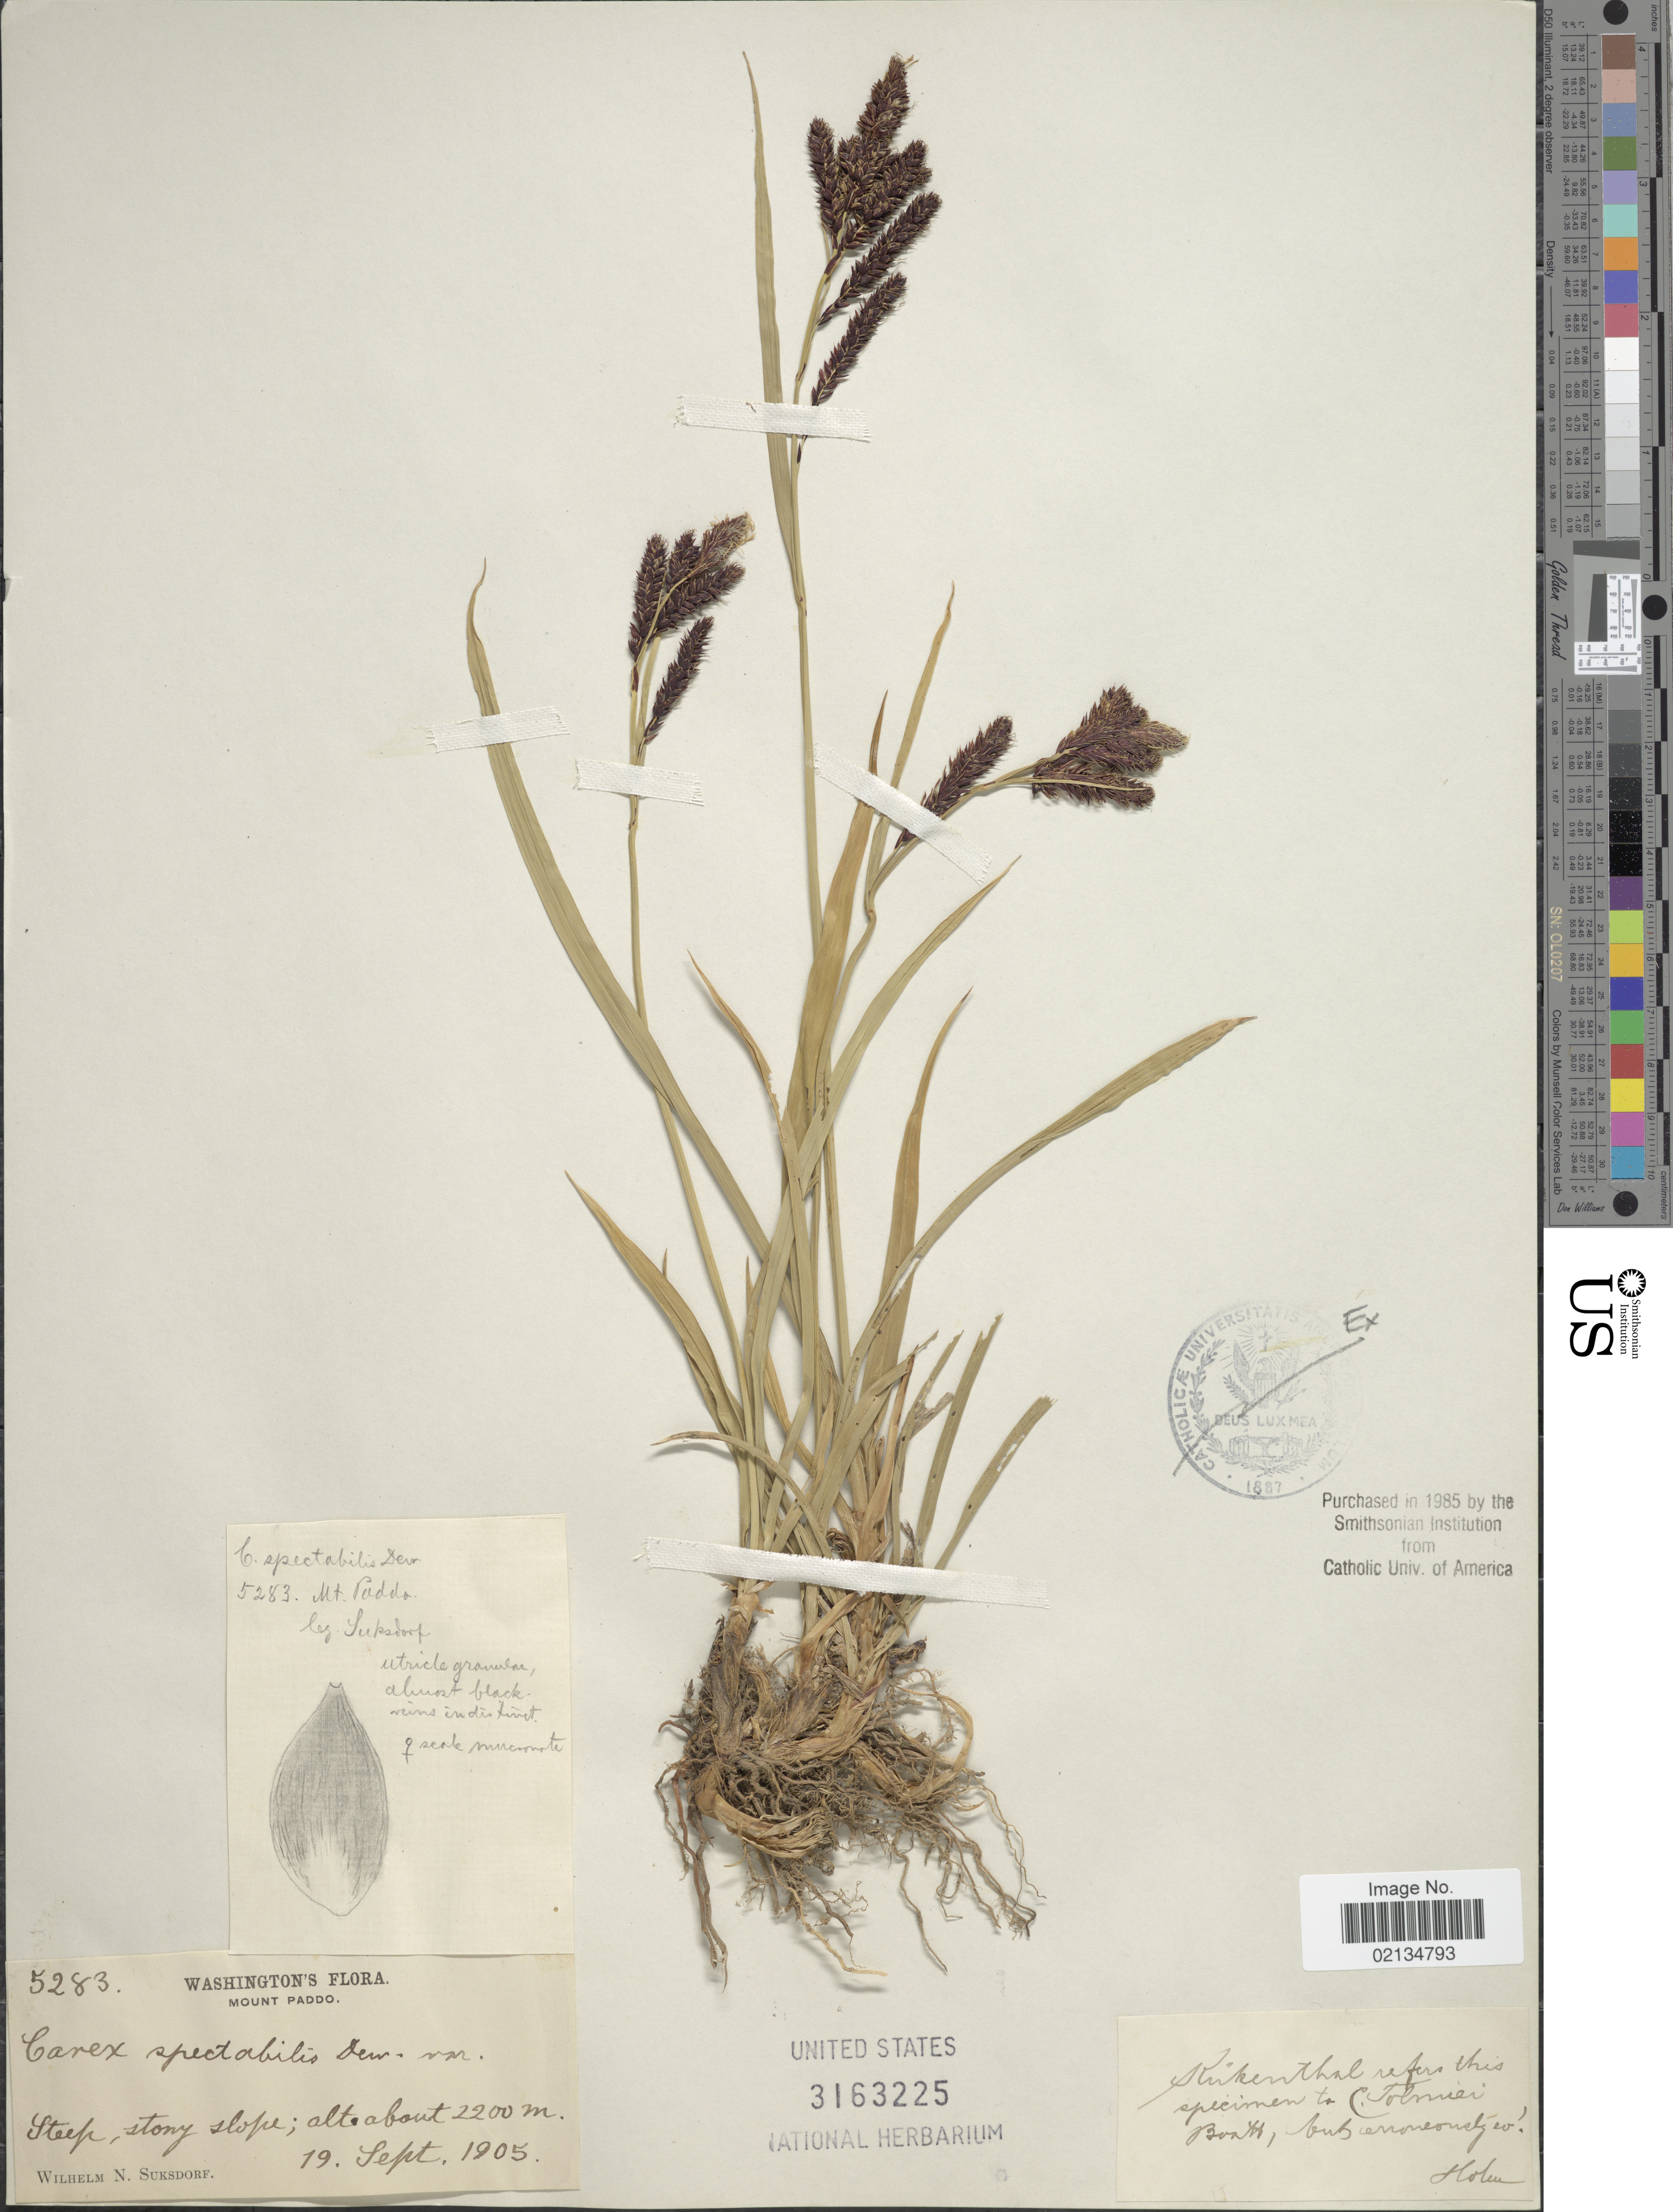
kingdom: Plantae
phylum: Tracheophyta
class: Liliopsida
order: Poales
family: Cyperaceae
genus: Carex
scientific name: Carex spectabilis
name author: Dewey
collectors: W. N. Suksdorf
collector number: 5283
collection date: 1905-09-19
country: United States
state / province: Washington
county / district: Skamania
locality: Mount Paddo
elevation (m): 2200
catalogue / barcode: US 3163225